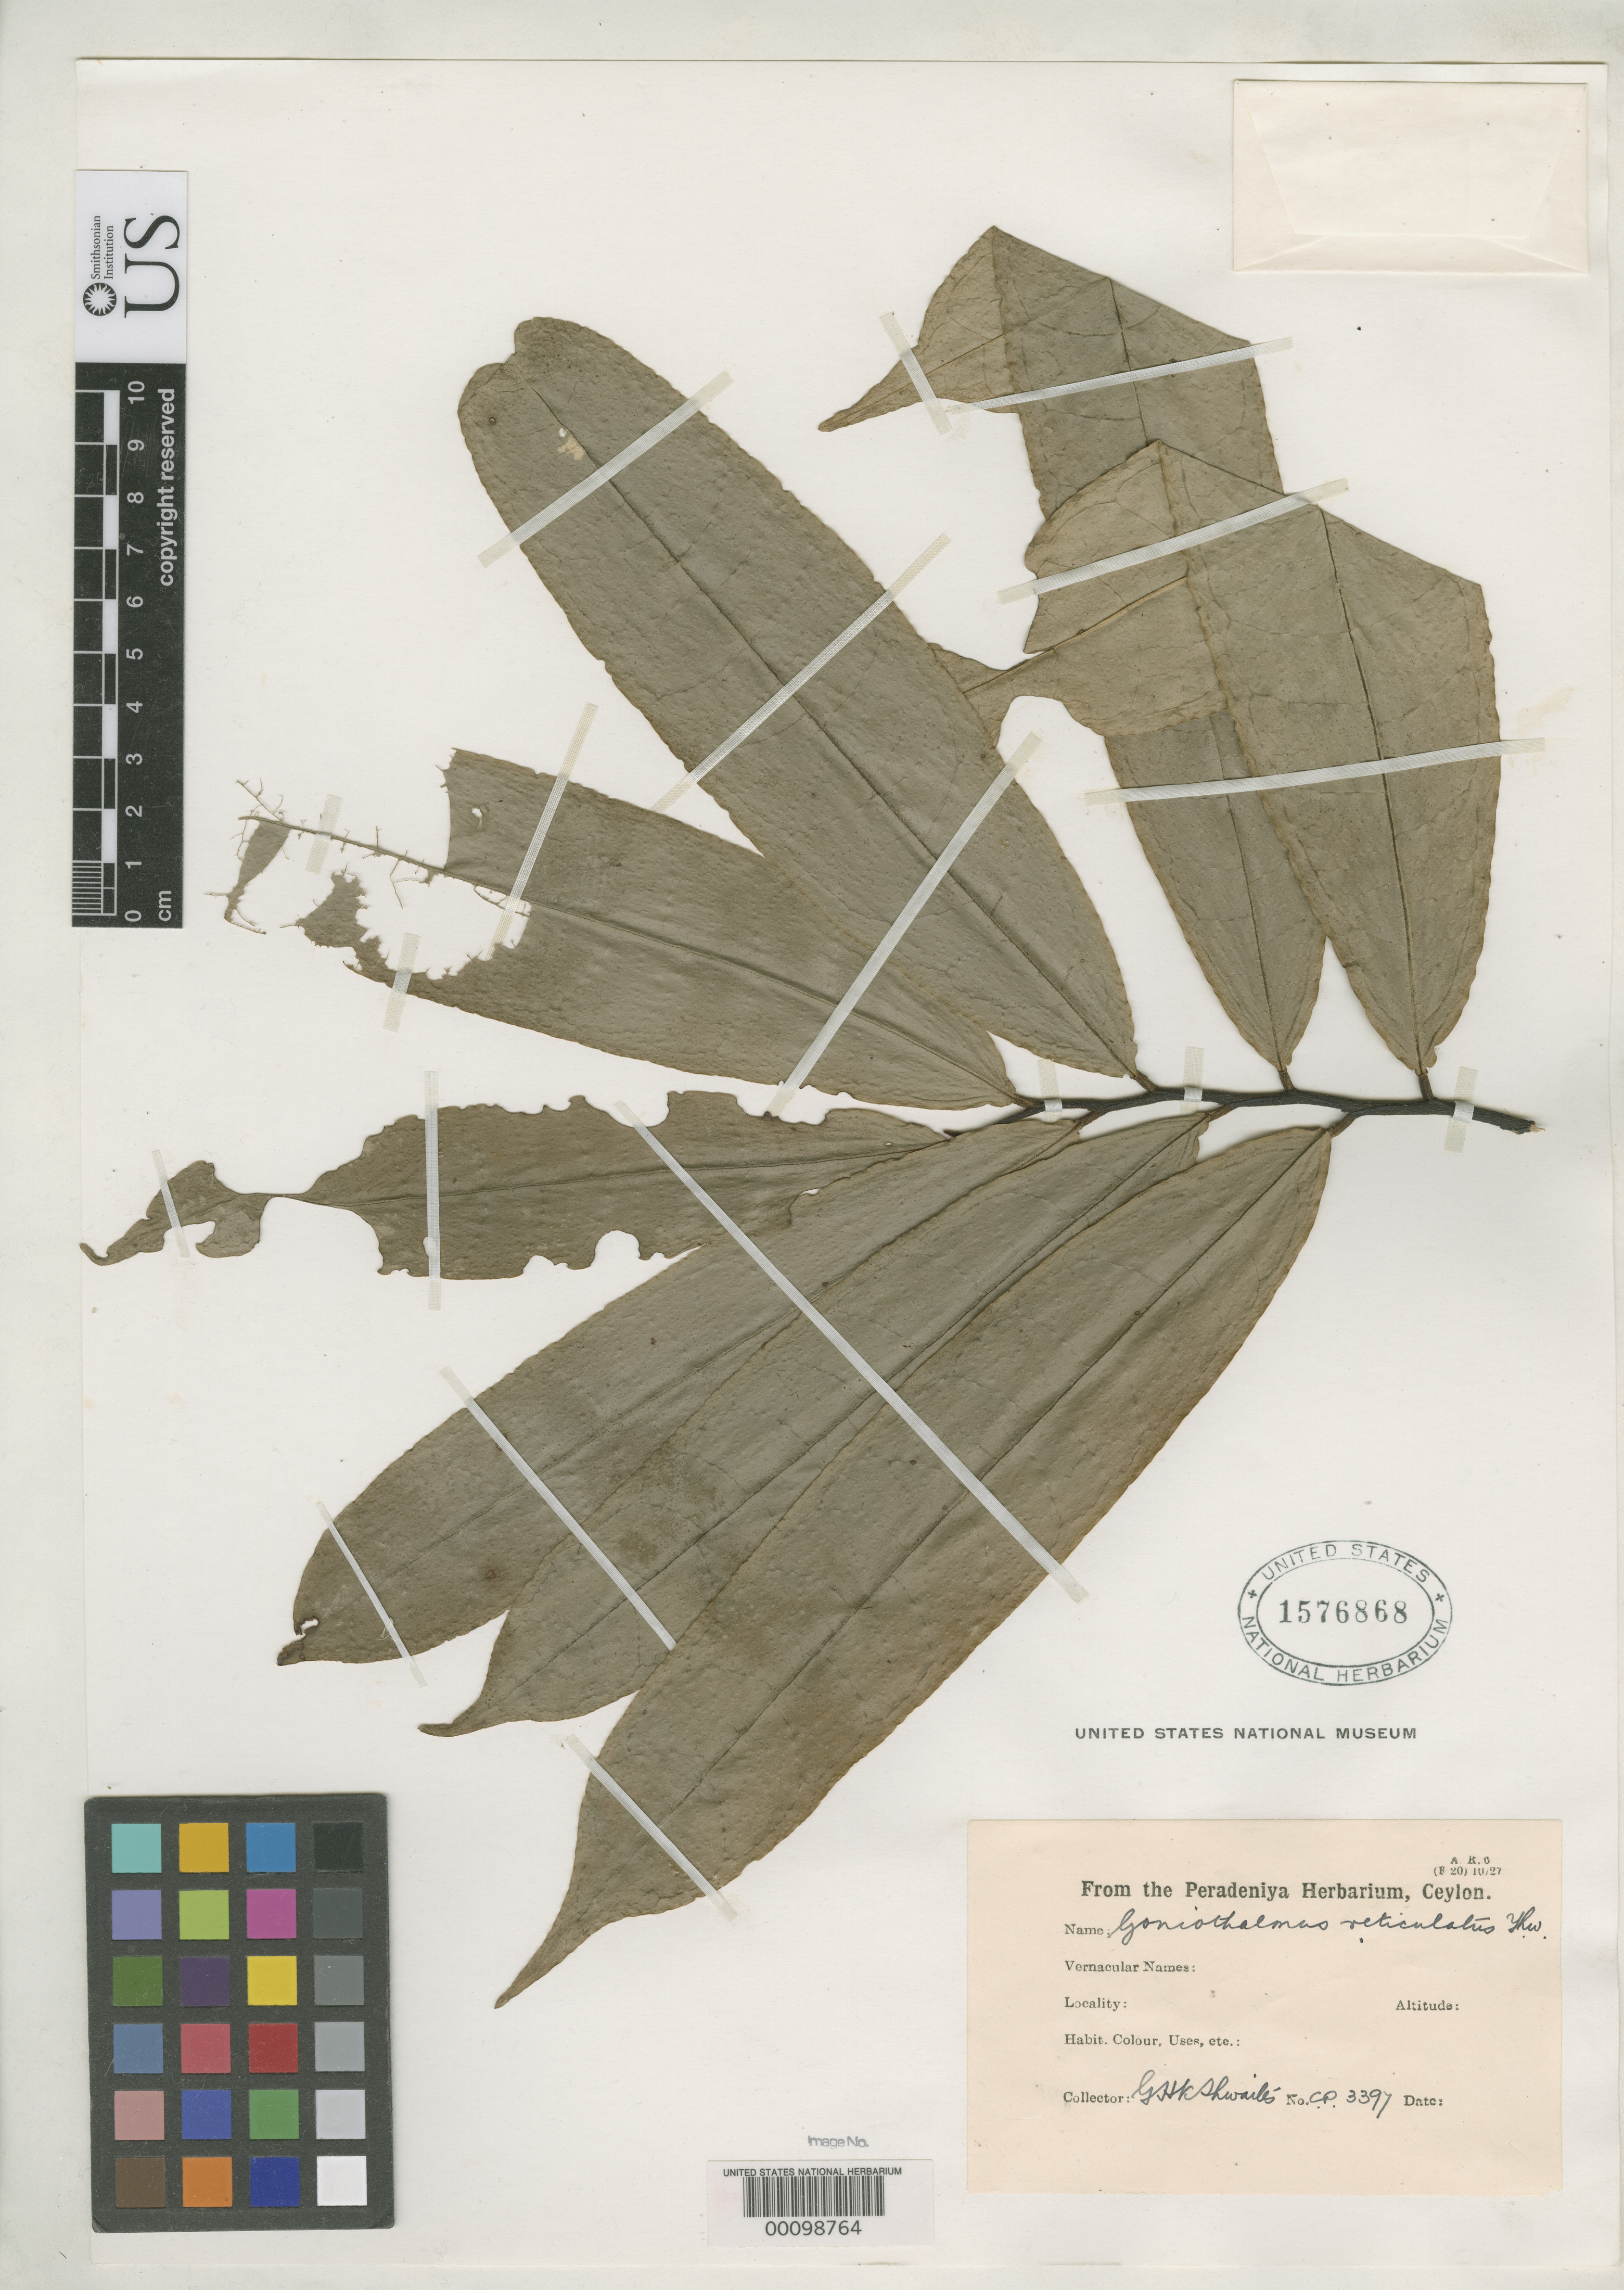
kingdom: Plantae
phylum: Tracheophyta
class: Magnoliopsida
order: Magnoliales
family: Annonaceae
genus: Goniothalamus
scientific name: Goniothalamus reticulatus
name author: Thwaites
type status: Isotype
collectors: G. H. K. Thwaites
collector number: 3397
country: Sri Lanka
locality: "Ceylon"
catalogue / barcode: US 1576868